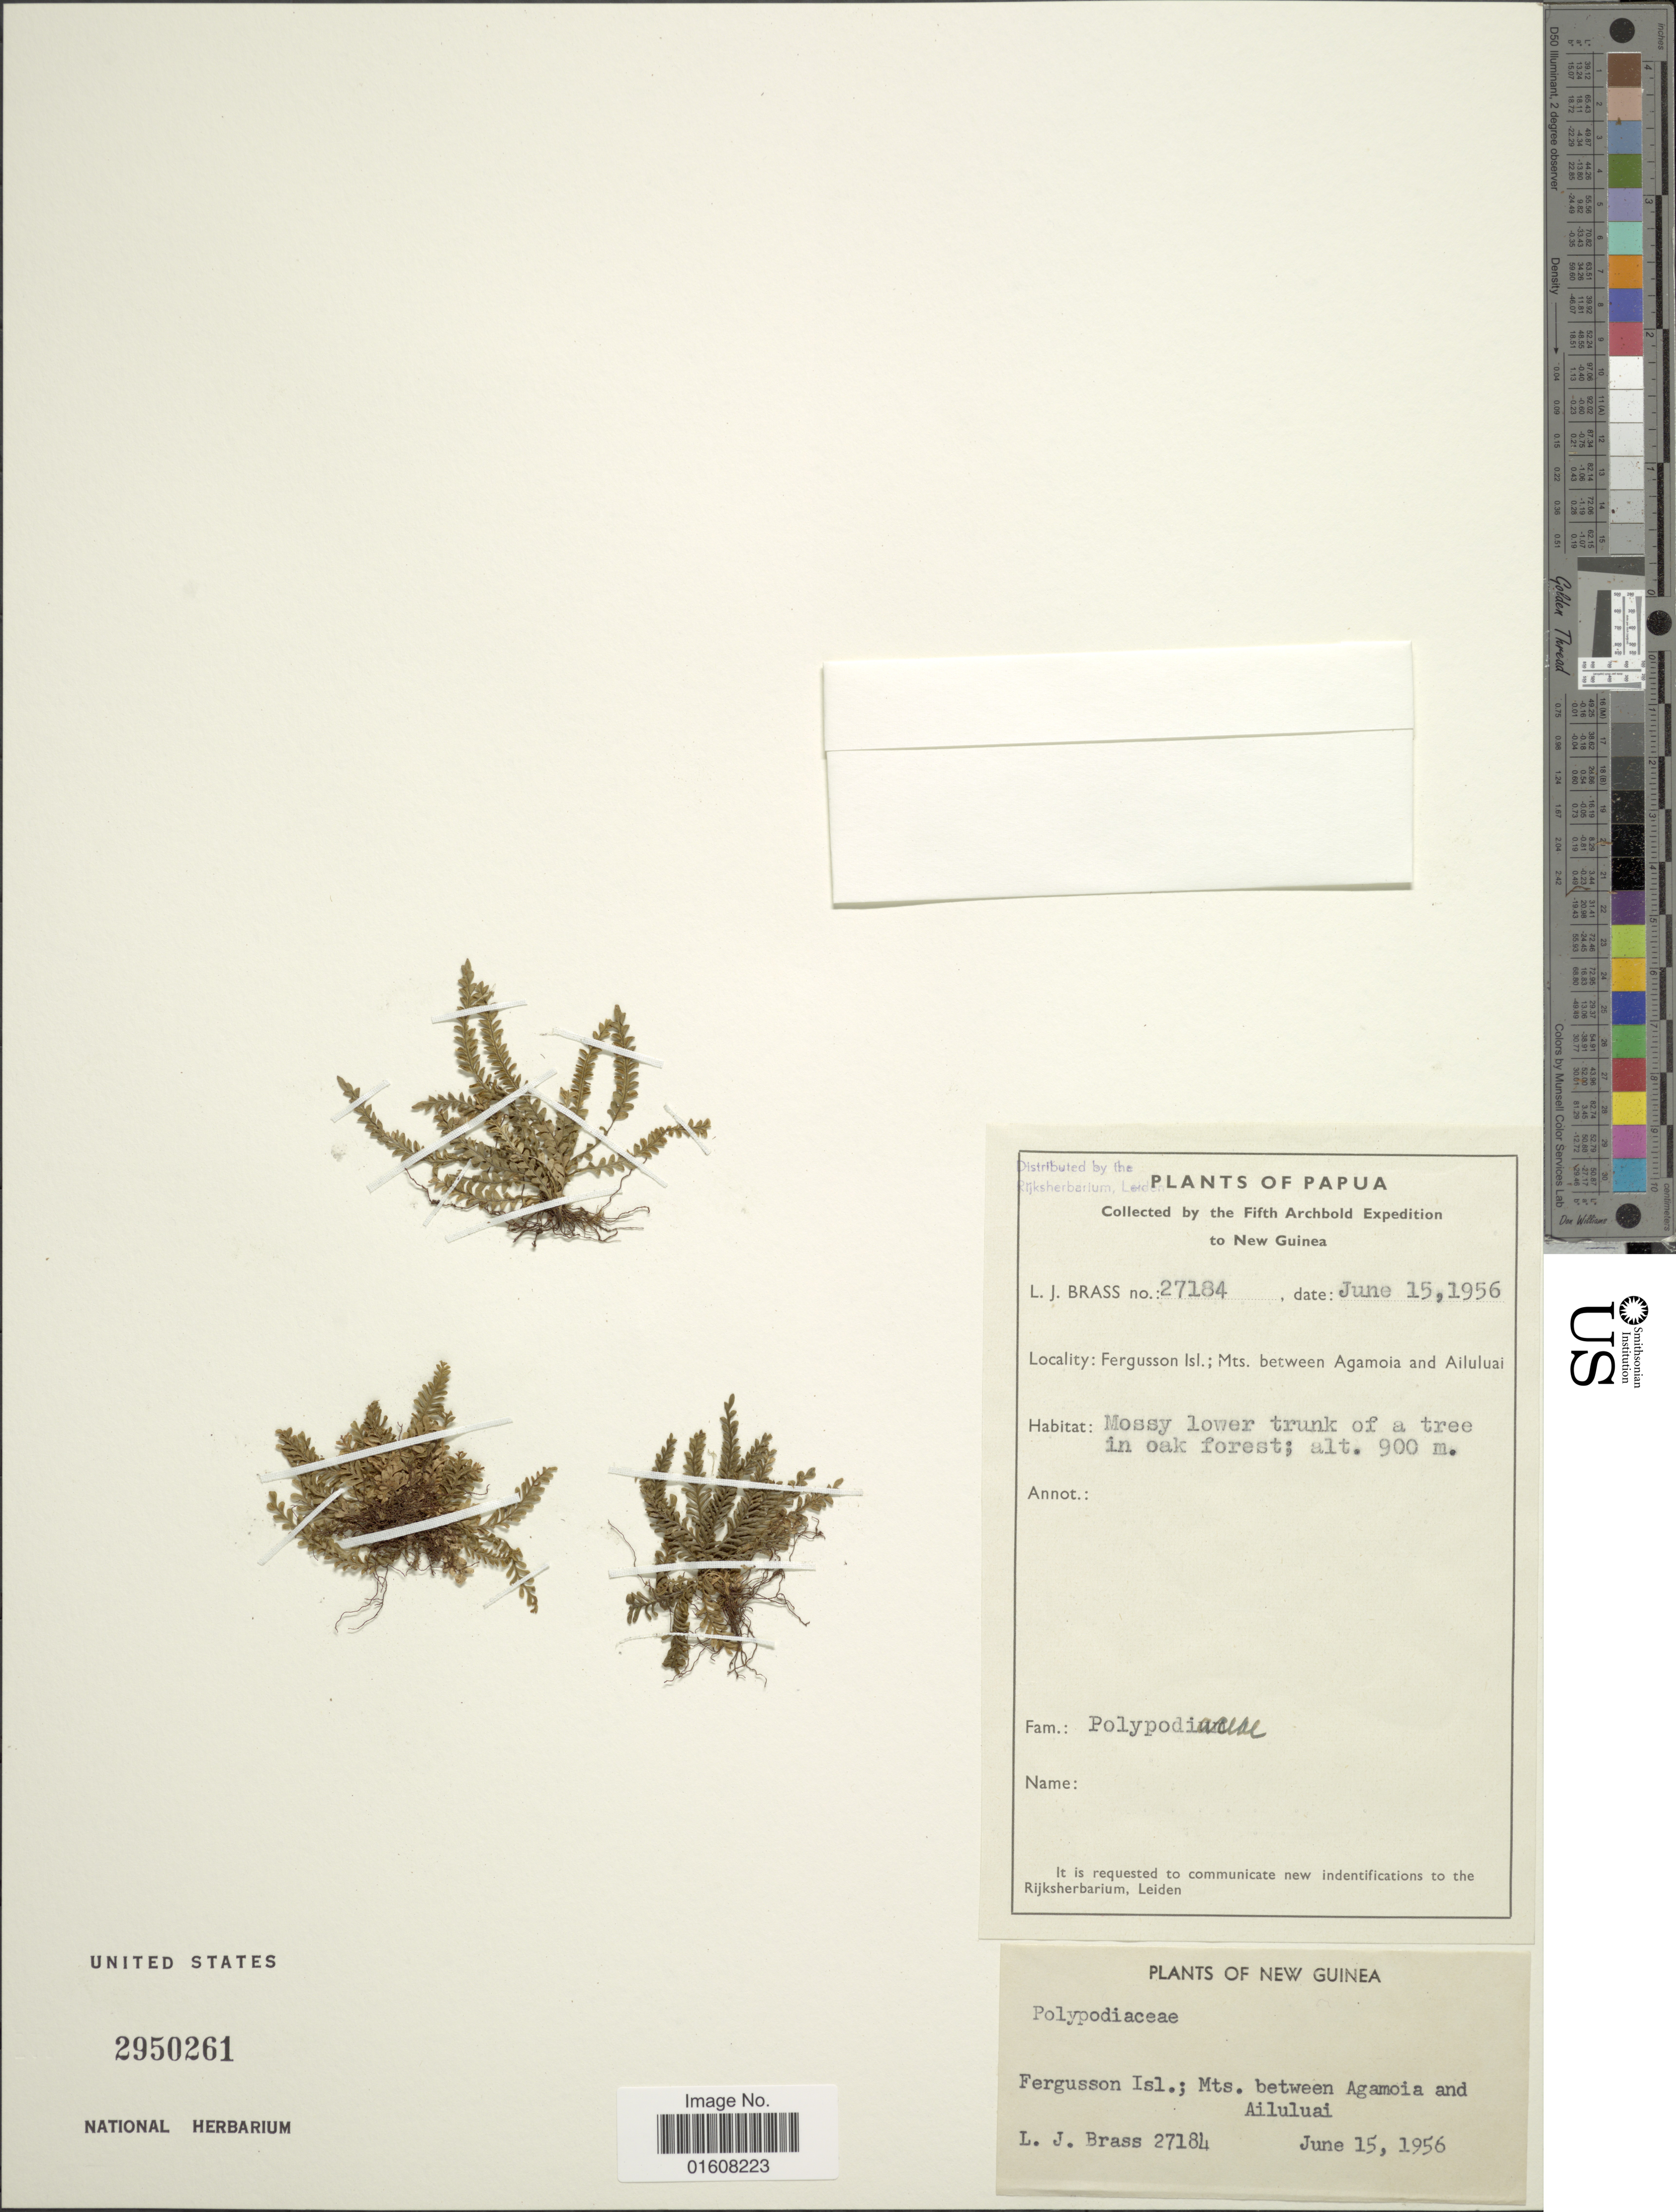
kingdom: Plantae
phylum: Tracheophyta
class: Polypodiopsida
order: Polypodiales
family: Polypodiaceae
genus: Grammitis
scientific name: Grammitis sp.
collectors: L. J. Brass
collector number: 27184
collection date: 1956-06-15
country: Papua New Guinea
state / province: Milne Bay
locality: Papua. New Guinea. Fergusson Isl.; Mts. between Agamoia and Ailuluai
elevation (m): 900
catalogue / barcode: US 2950261